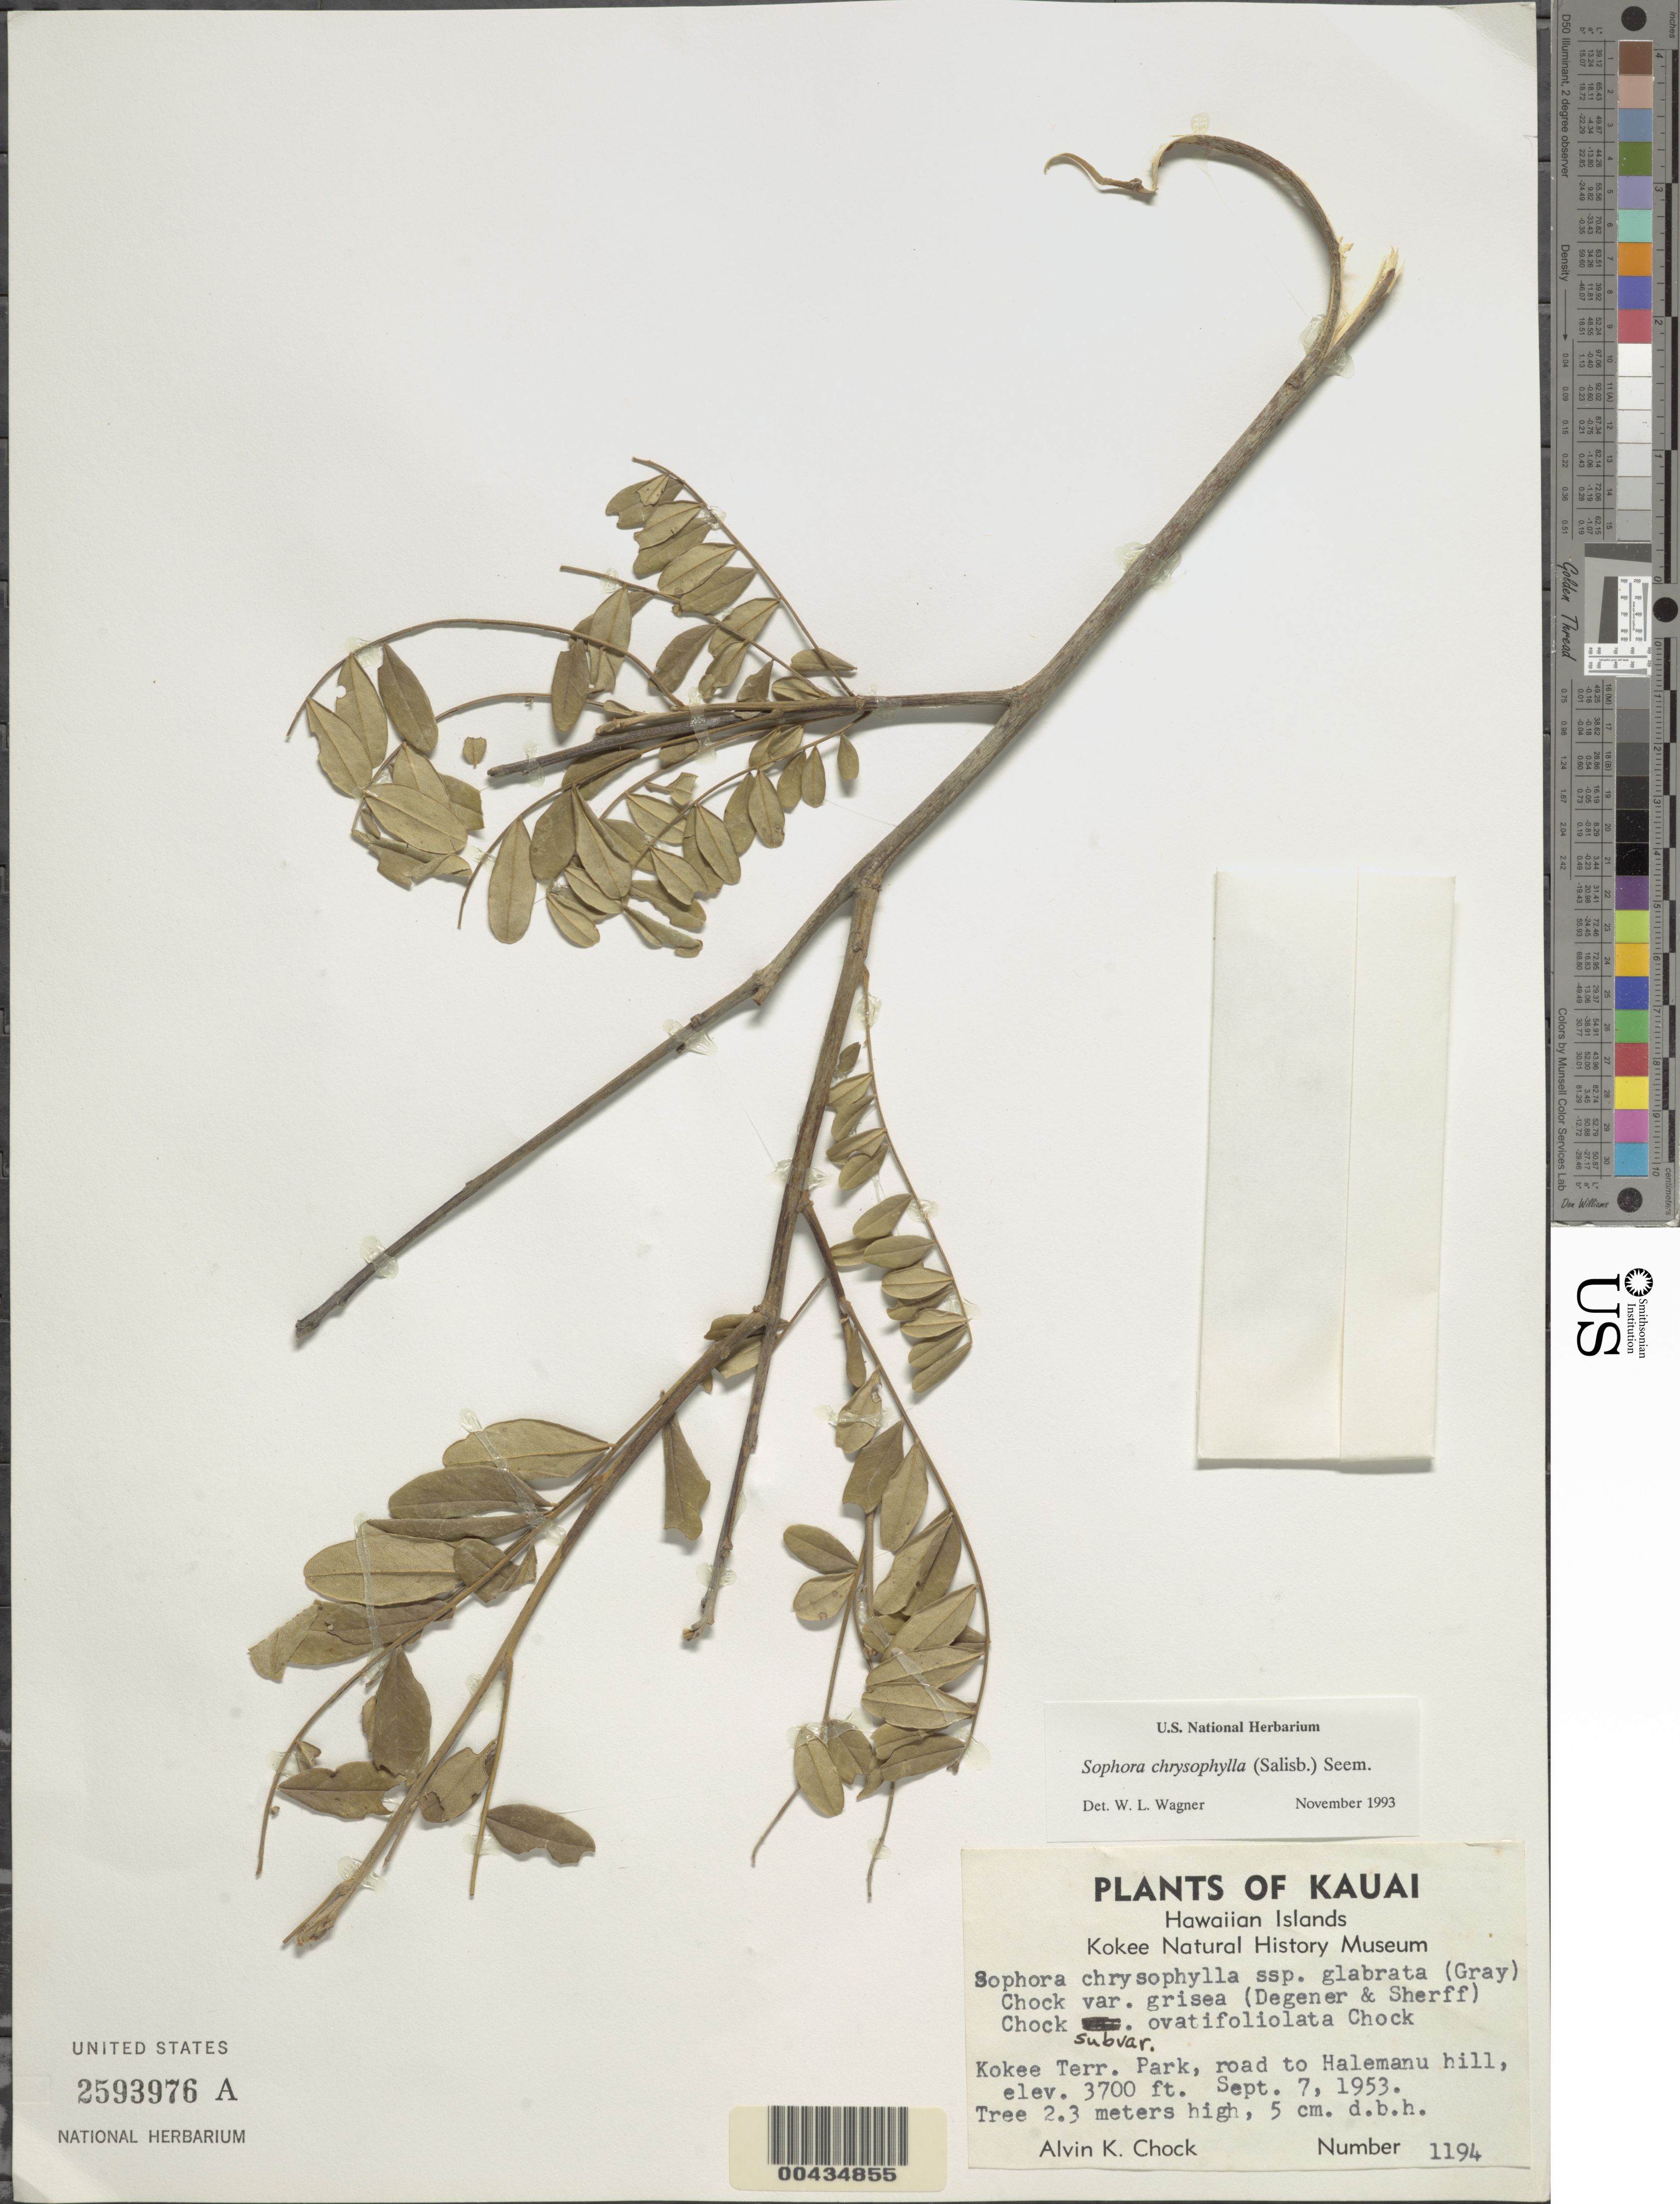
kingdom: Plantae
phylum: Tracheophyta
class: Magnoliopsida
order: Fabales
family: Fabaceae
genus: Sophora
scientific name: Sophora chrysophylla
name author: (Salisb.) Seem.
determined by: Wagner, W. L., (BOT), Smithsonian Institution - National Museum of Natural History (UNITED STATES)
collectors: A. Chock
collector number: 1194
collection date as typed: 7 Sep 1953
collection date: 1953-09-07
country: United States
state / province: Hawaii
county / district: Kauai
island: Kaua'i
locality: Kokee Territorial Park, road to Halemanu hill.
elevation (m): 1128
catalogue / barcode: US 2593976A